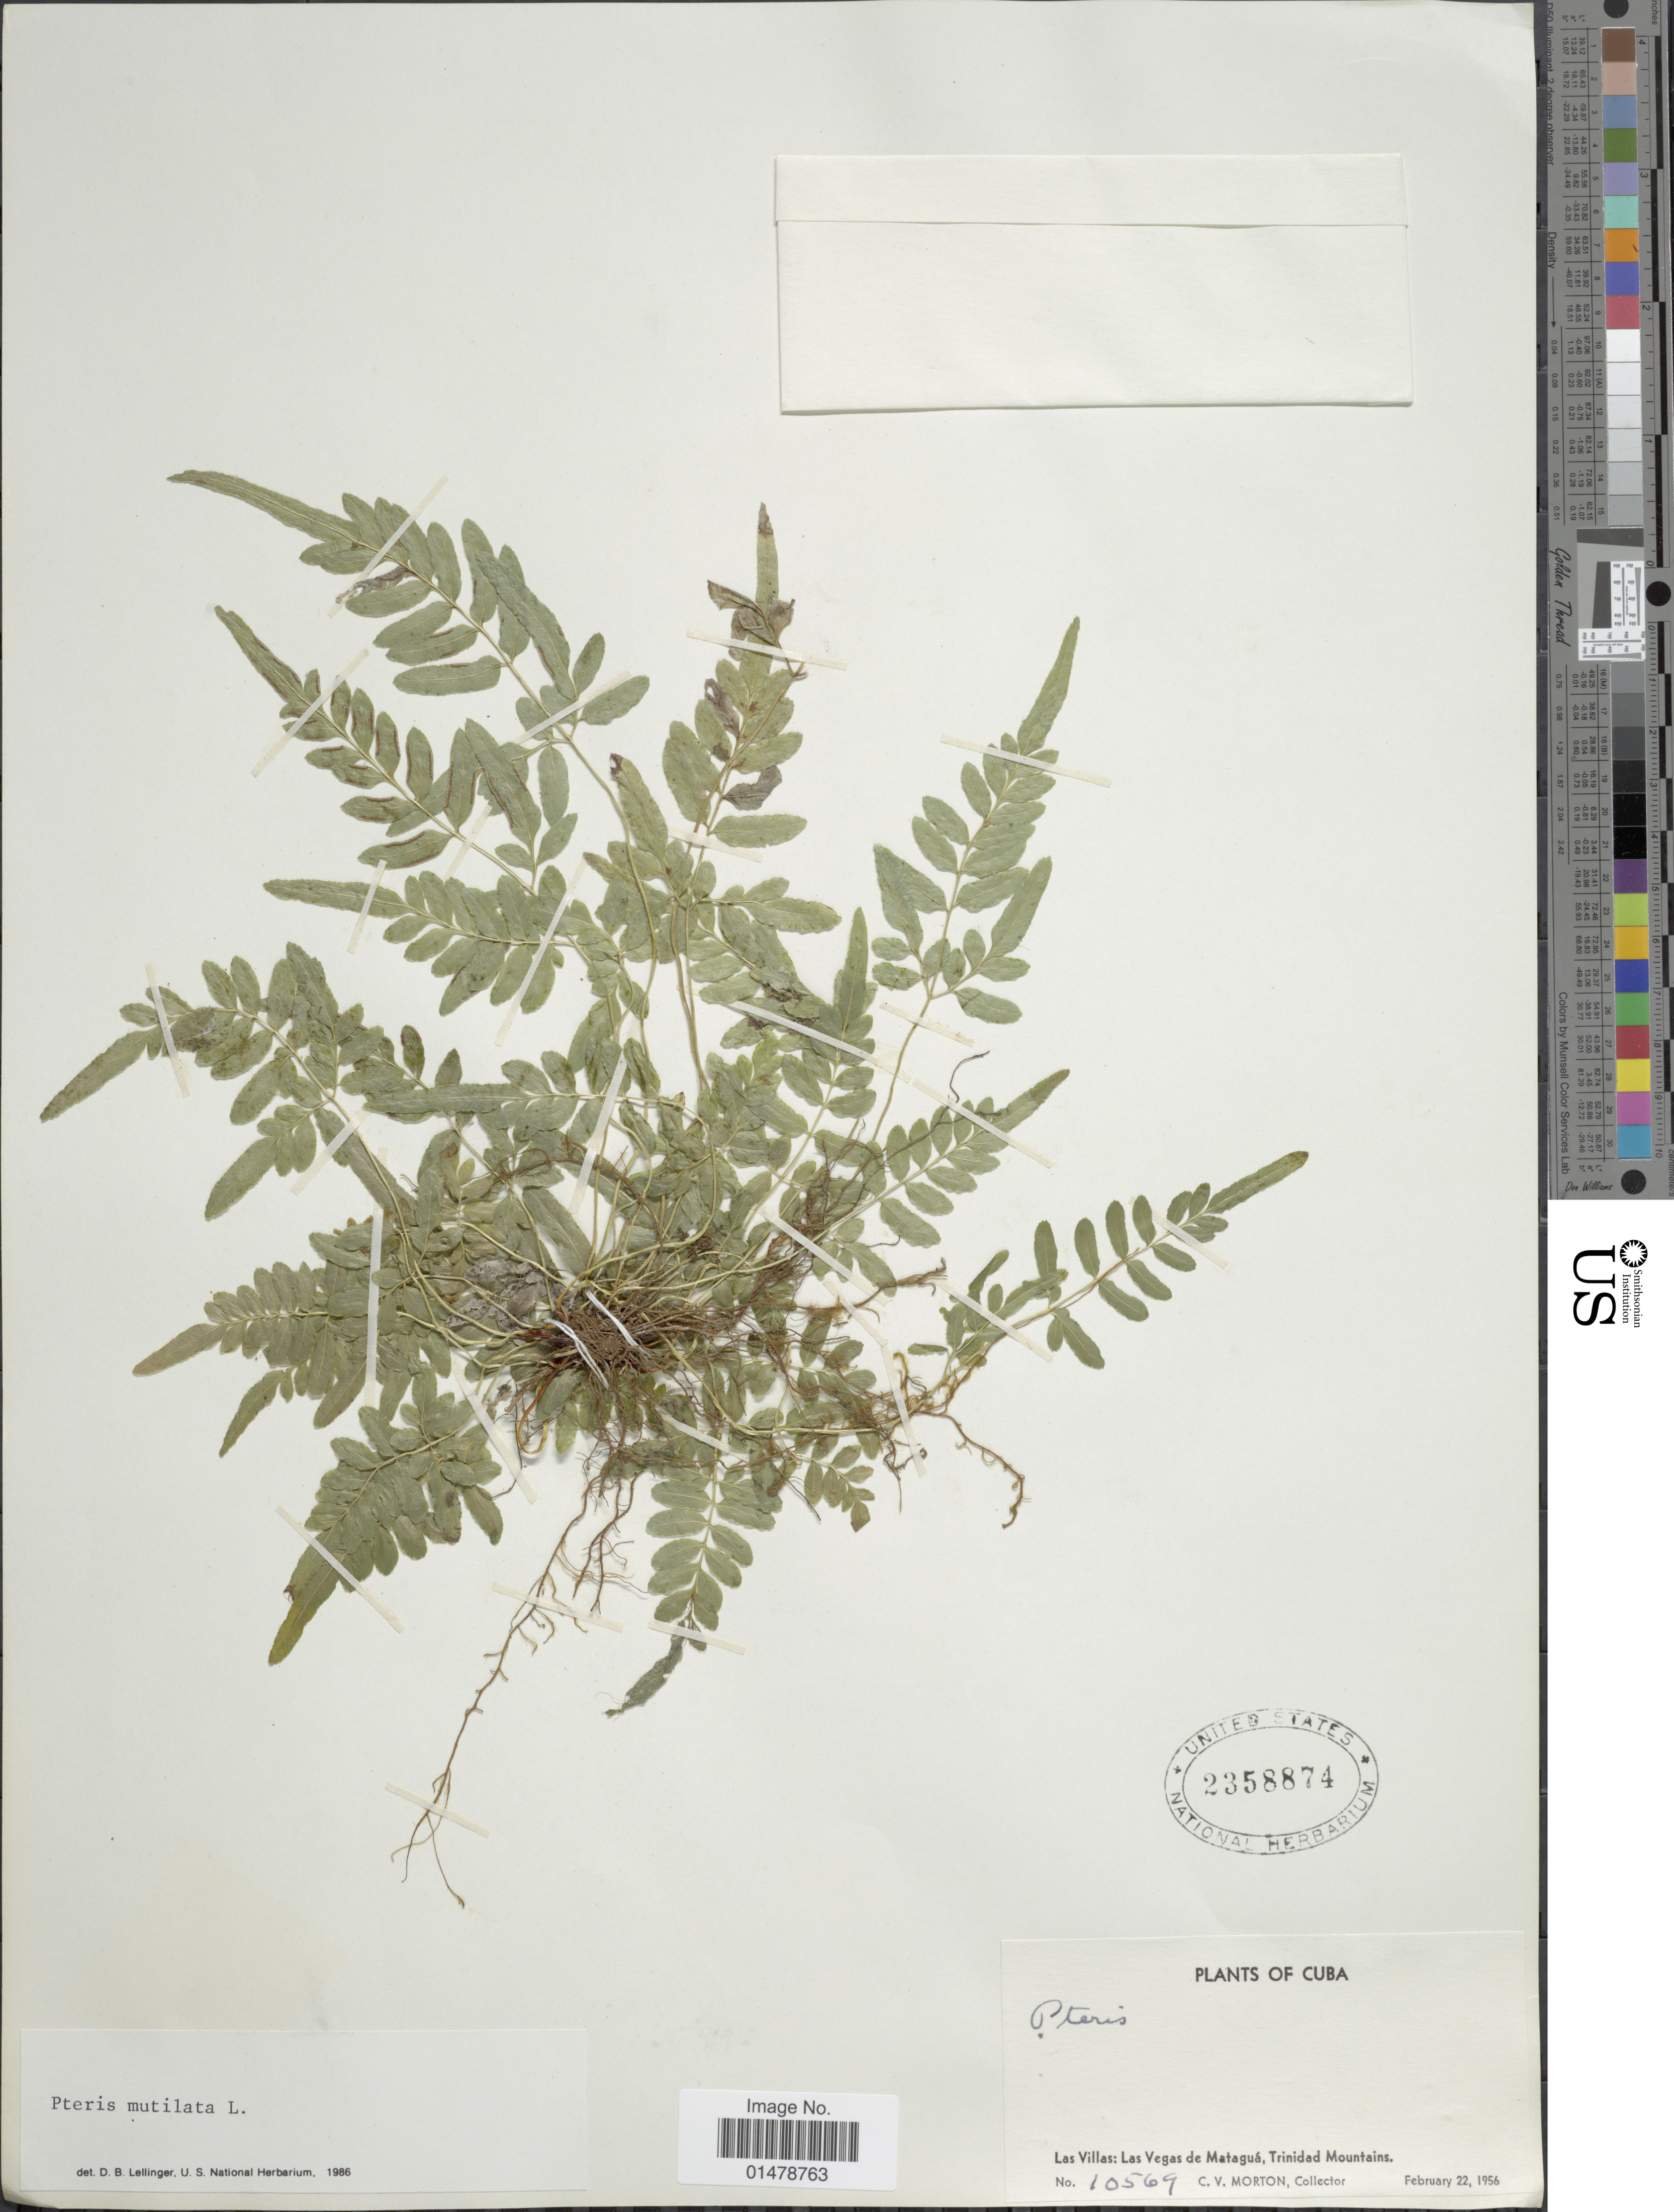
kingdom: Plantae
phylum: Tracheophyta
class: Polypodiopsida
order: Polypodiales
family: Pteridaceae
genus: Pteris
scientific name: Pteris mutilata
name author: L.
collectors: C. V. Morton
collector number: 10569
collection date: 1956-02-22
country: Cuba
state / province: Las Villas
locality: Las Villas: Las Vegas de Matagua, Trinidad Mountains.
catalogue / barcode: US 2358874